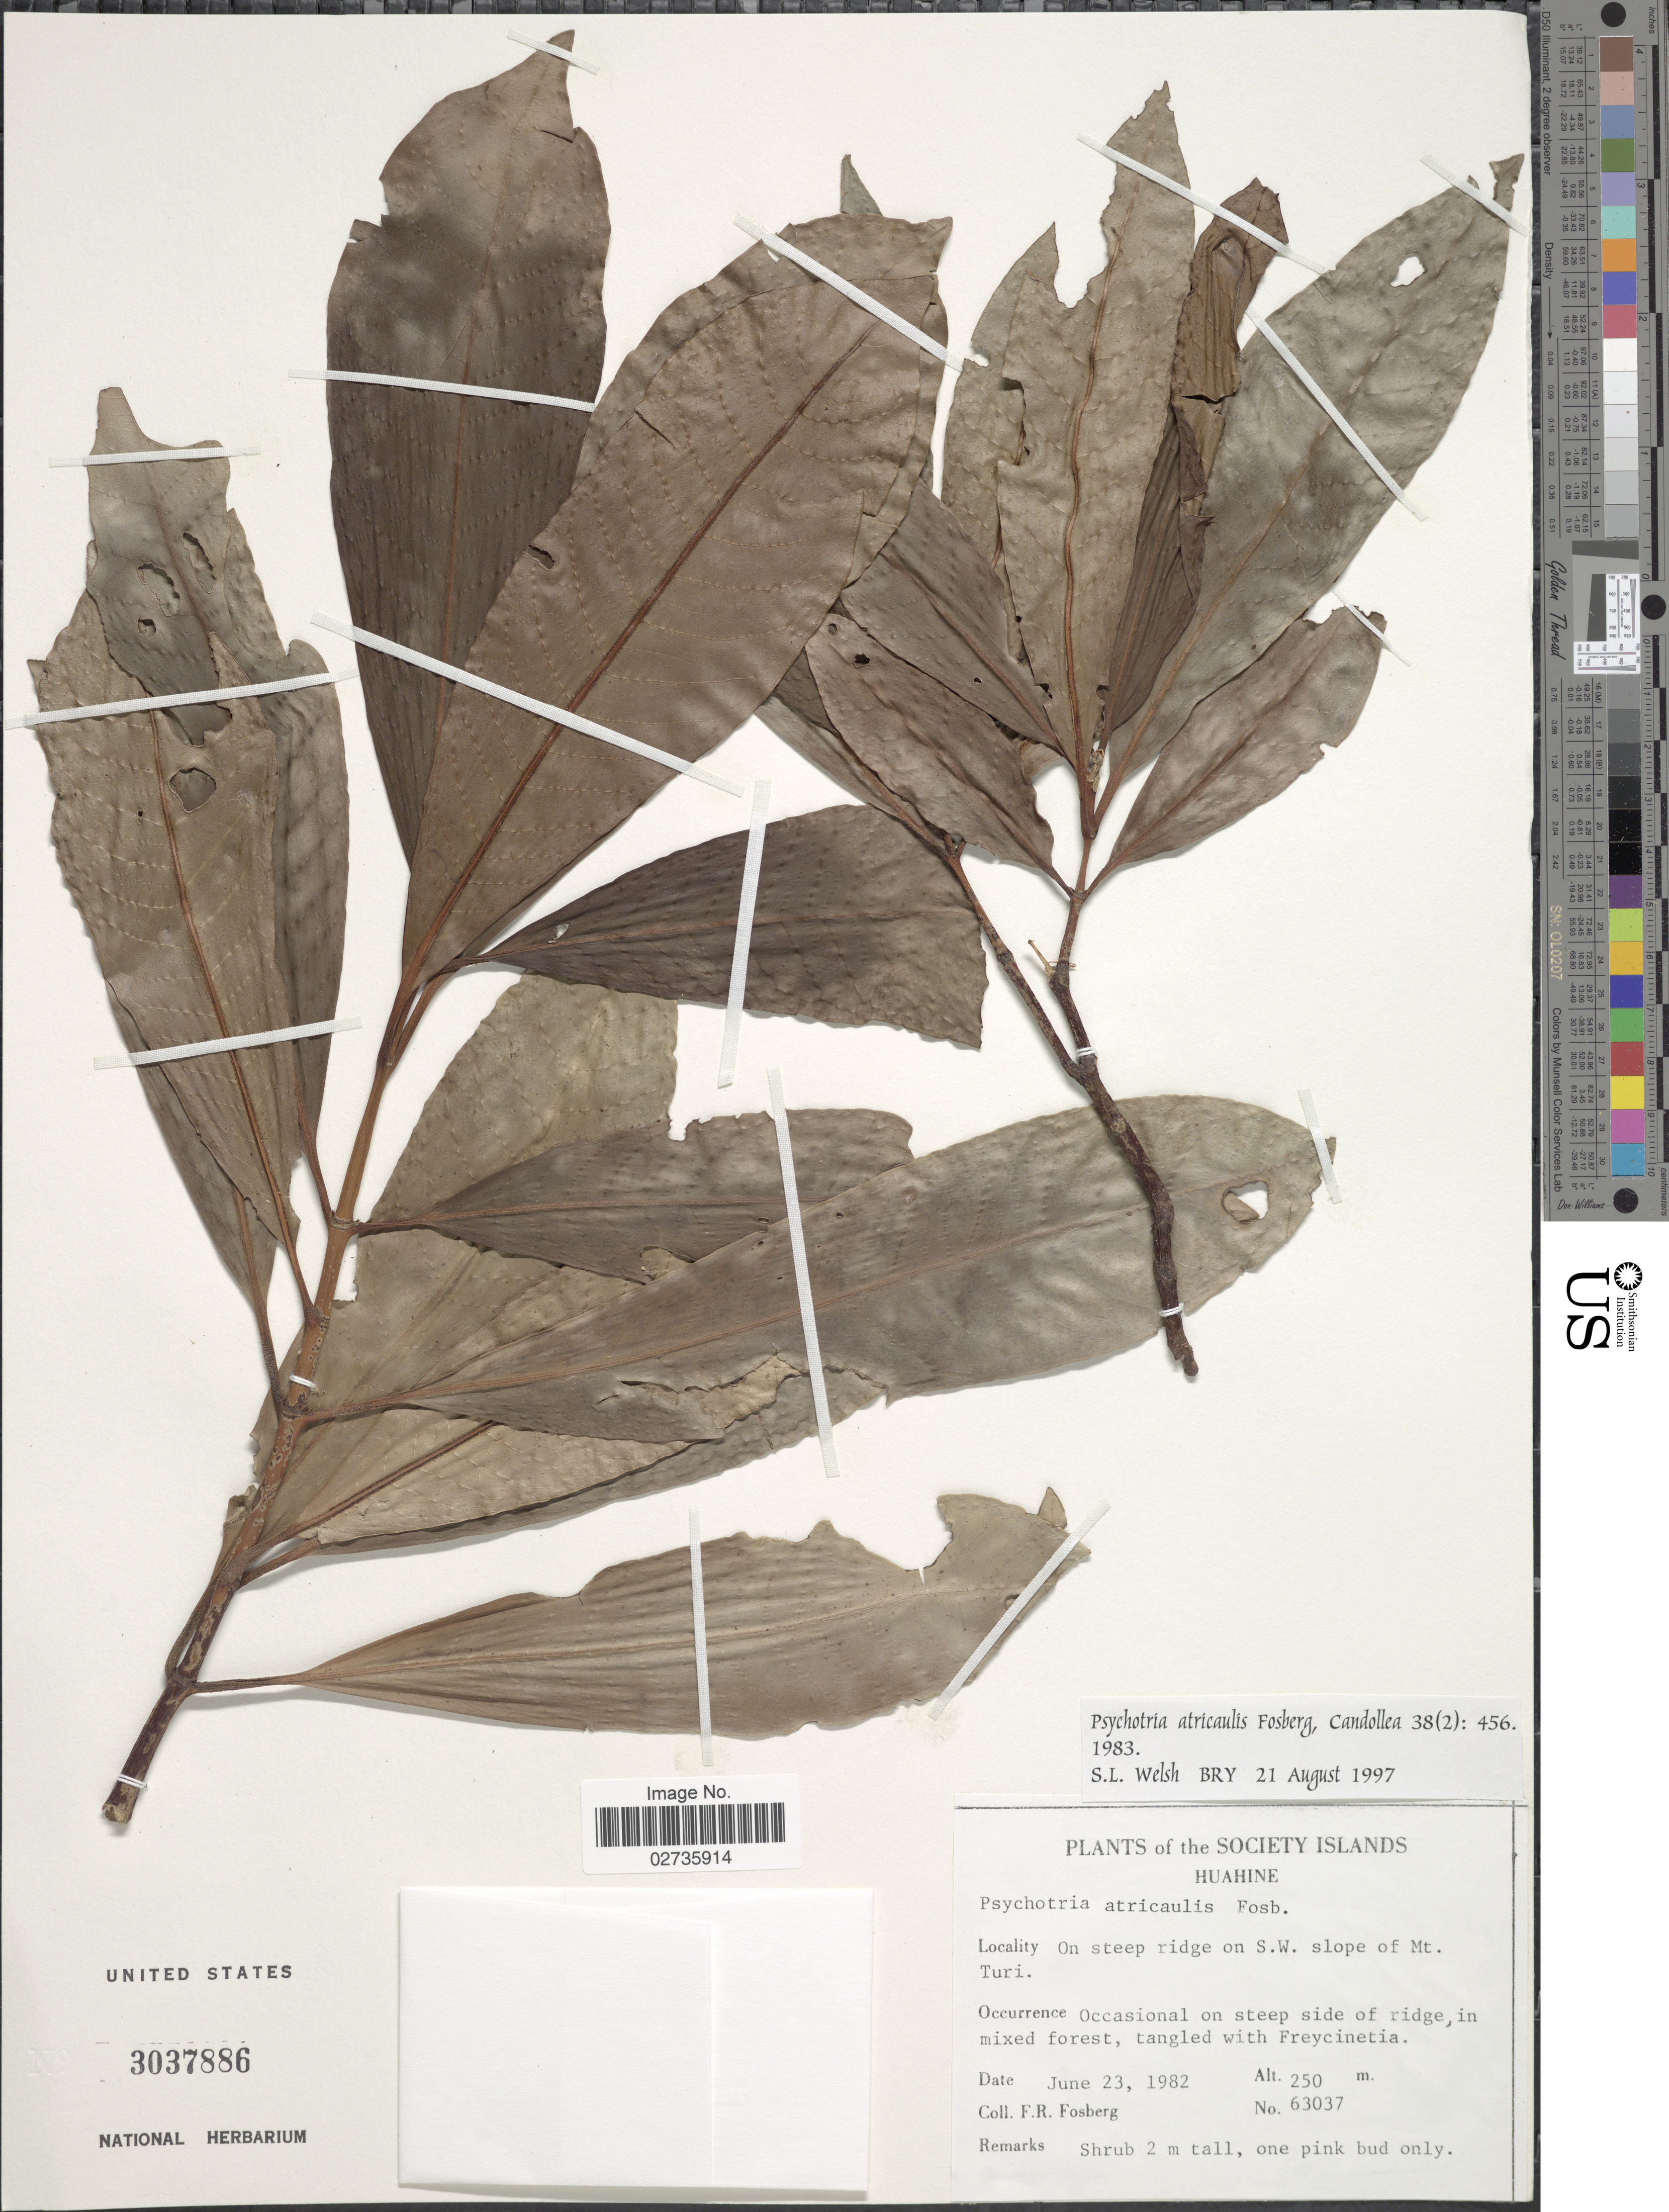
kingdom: Plantae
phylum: Tracheophyta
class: Magnoliopsida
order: Gentianales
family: Rubiaceae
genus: Psychotria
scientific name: Psychotria atricaulis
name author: Fosberg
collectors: F. R. Fosberg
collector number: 63037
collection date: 1982-06-23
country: French Polynesia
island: Huahine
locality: Society Islands, Huahine, On steep ridge on S.W. slope of Mt Turi, Occasional on steep side of ridge, in mixed forest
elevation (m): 250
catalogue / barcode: US 3037886